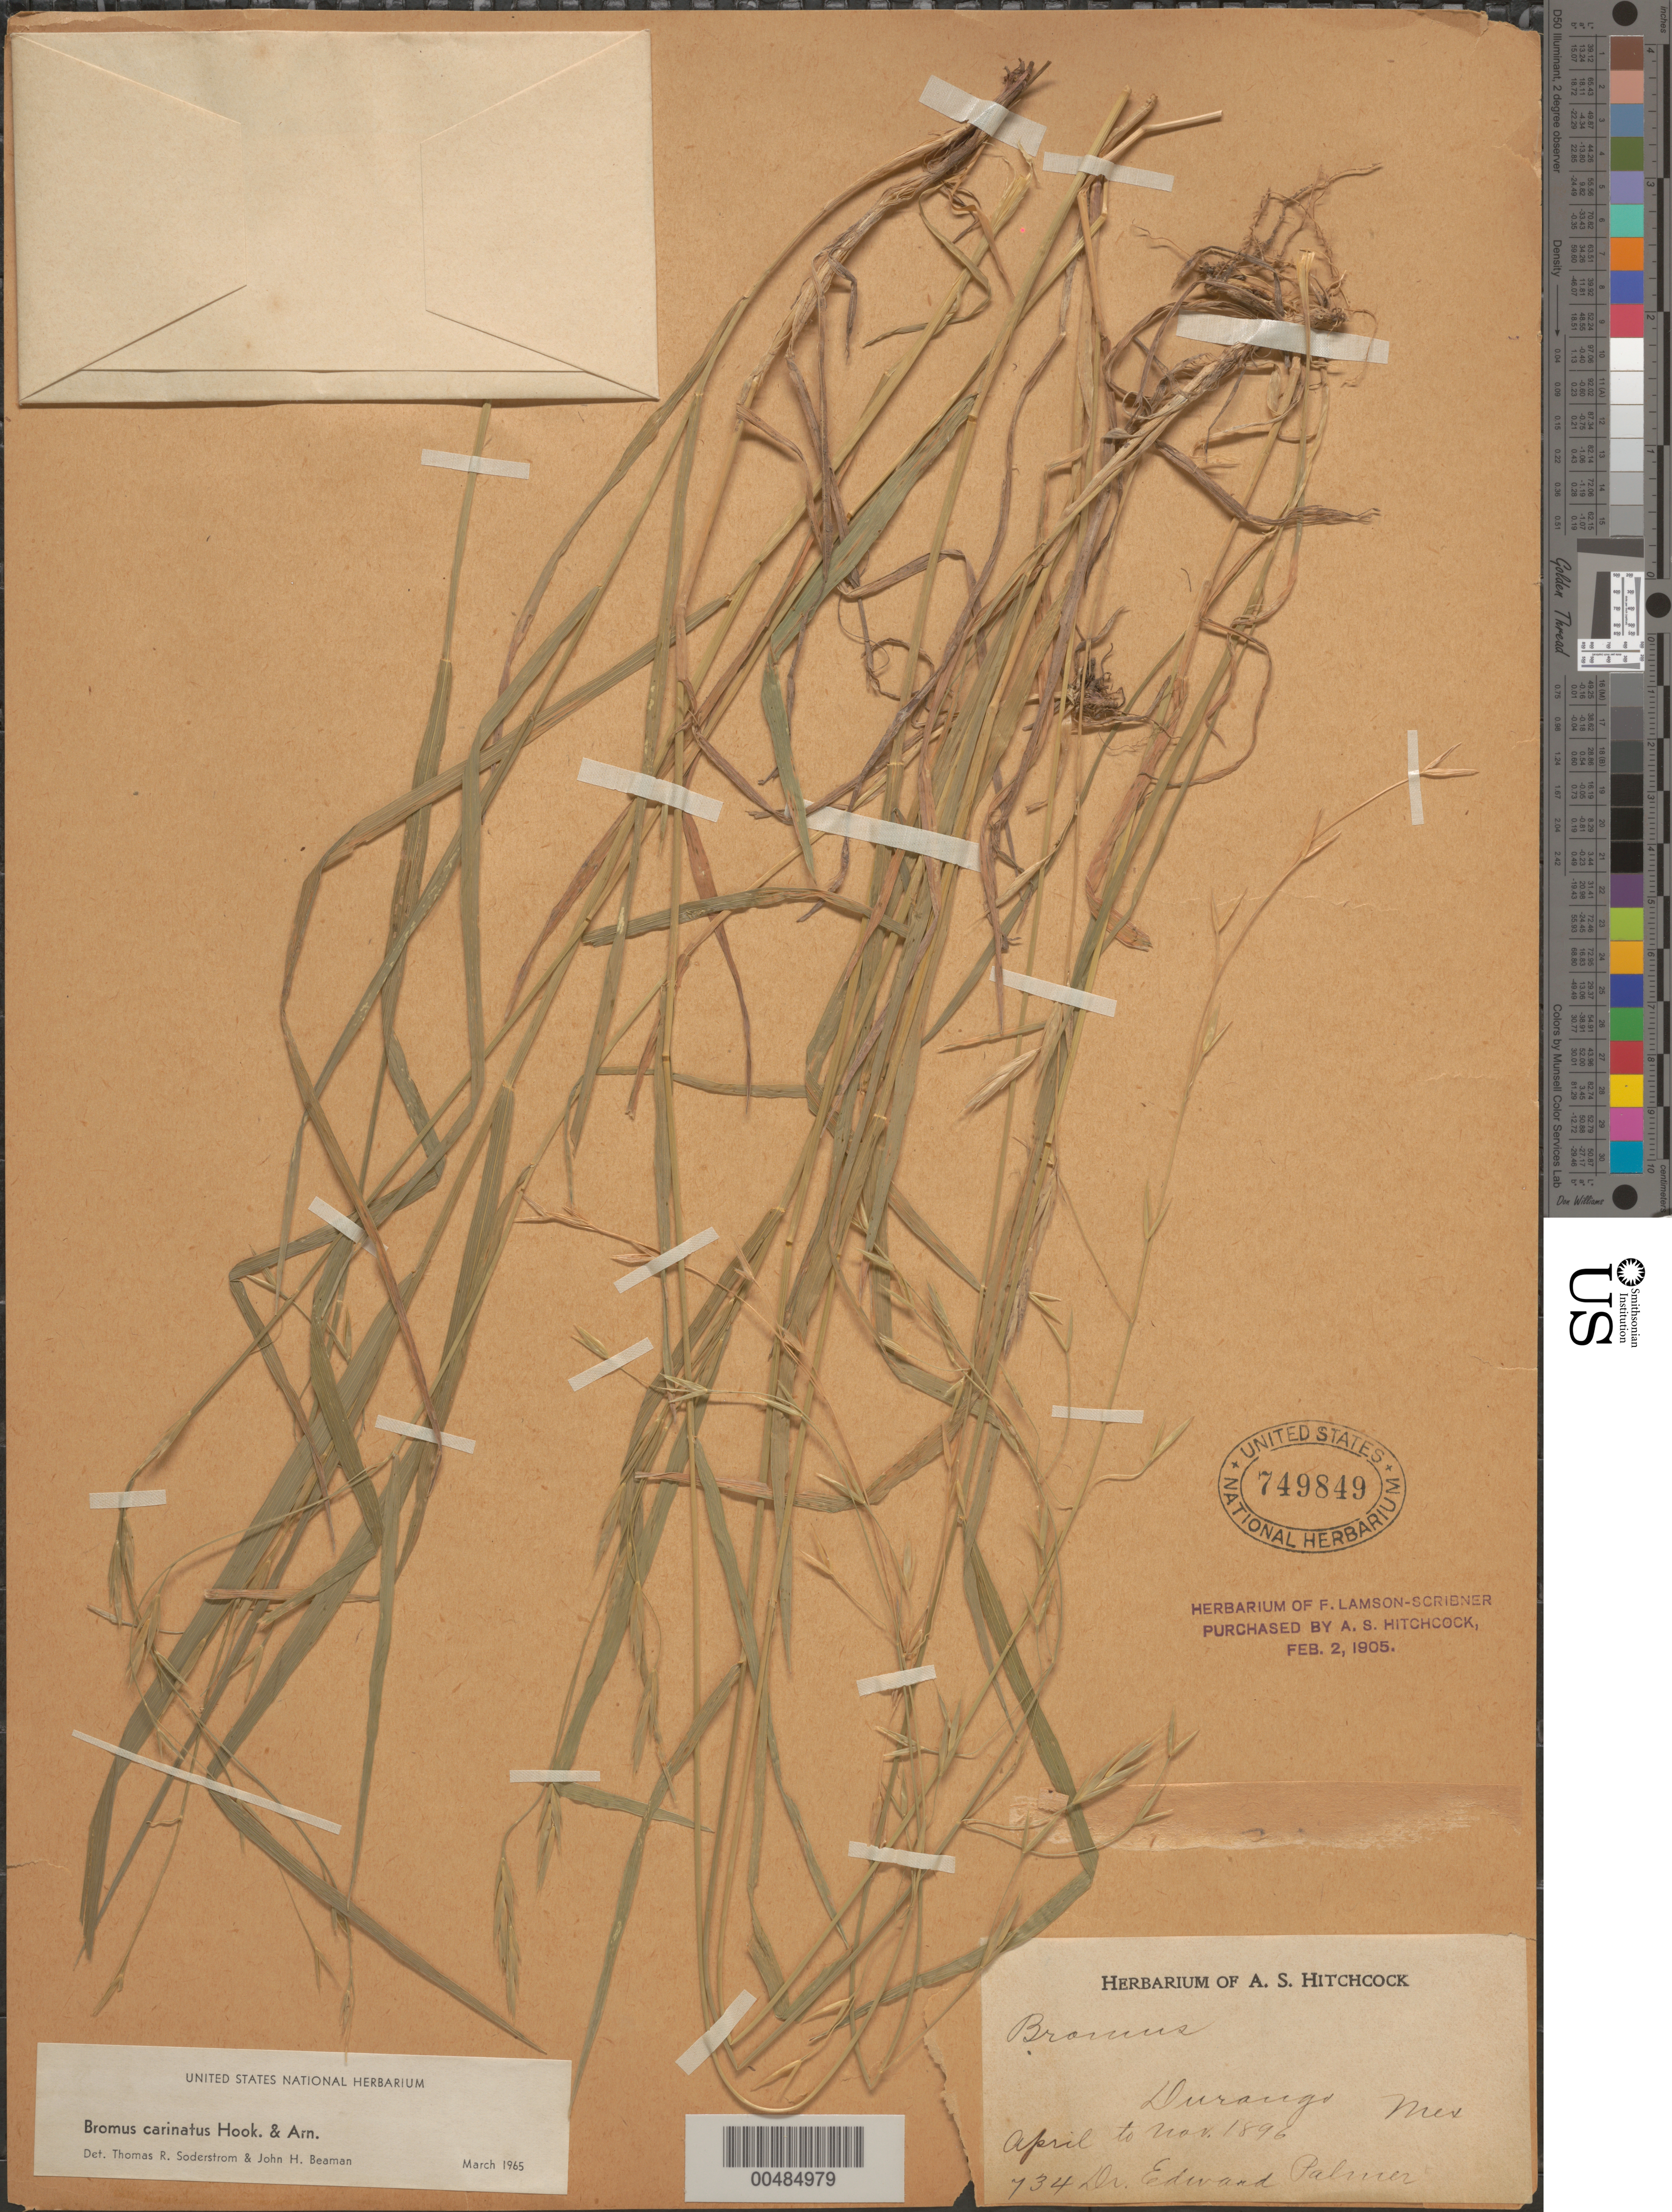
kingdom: Plantae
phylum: Tracheophyta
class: Liliopsida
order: Poales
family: Poaceae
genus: Bromus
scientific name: Bromus carinatus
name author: Hook. & Arn.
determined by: Soderstrom, T. R.; Beaman, J. H.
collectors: E. Palmer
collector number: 734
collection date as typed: Apr 1896 to Nov 1896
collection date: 1896-04/1896-11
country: Mexico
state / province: Durango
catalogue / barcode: US 749849